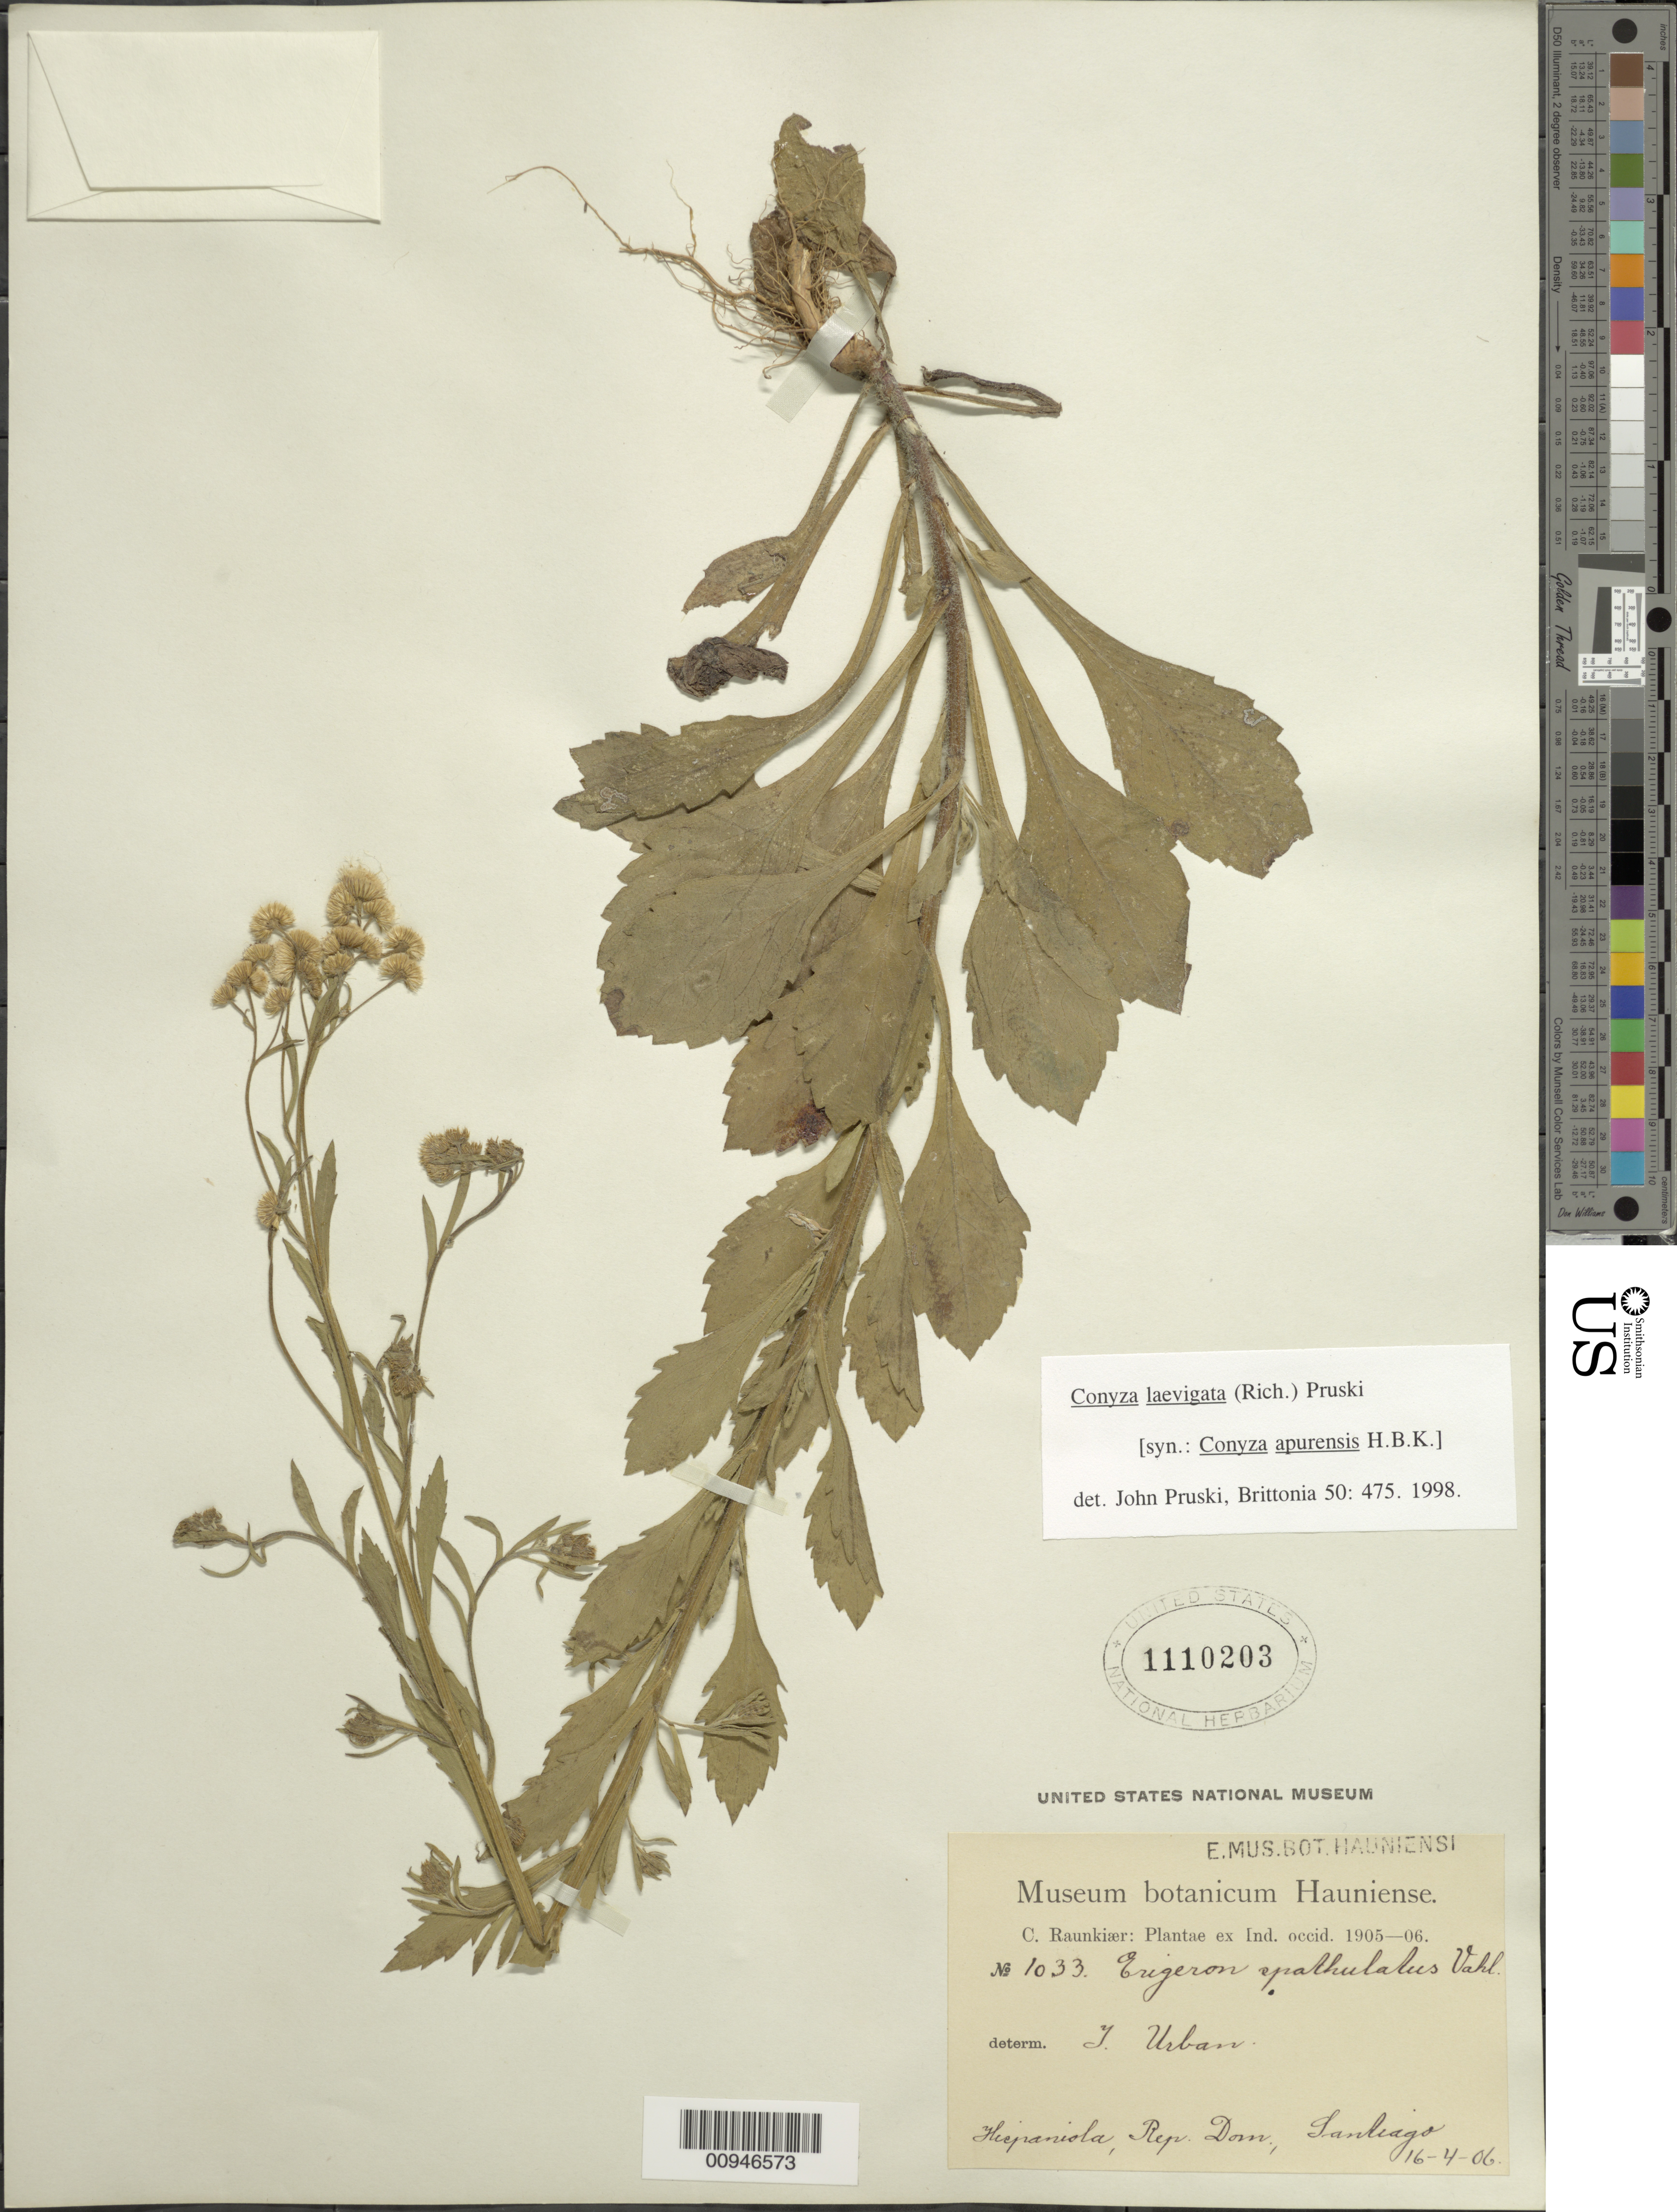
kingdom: Plantae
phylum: Tracheophyta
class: Magnoliopsida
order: Asterales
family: Asteraceae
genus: Conyza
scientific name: Conyza laevigata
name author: (Rich.) Pruski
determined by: Pruski, J. F.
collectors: C. C. Raunkiaer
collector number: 1033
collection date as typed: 16 Apr 1906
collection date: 1906-04-16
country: Dominican Republic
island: Hispaniola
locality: Santiago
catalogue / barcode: US 1110203